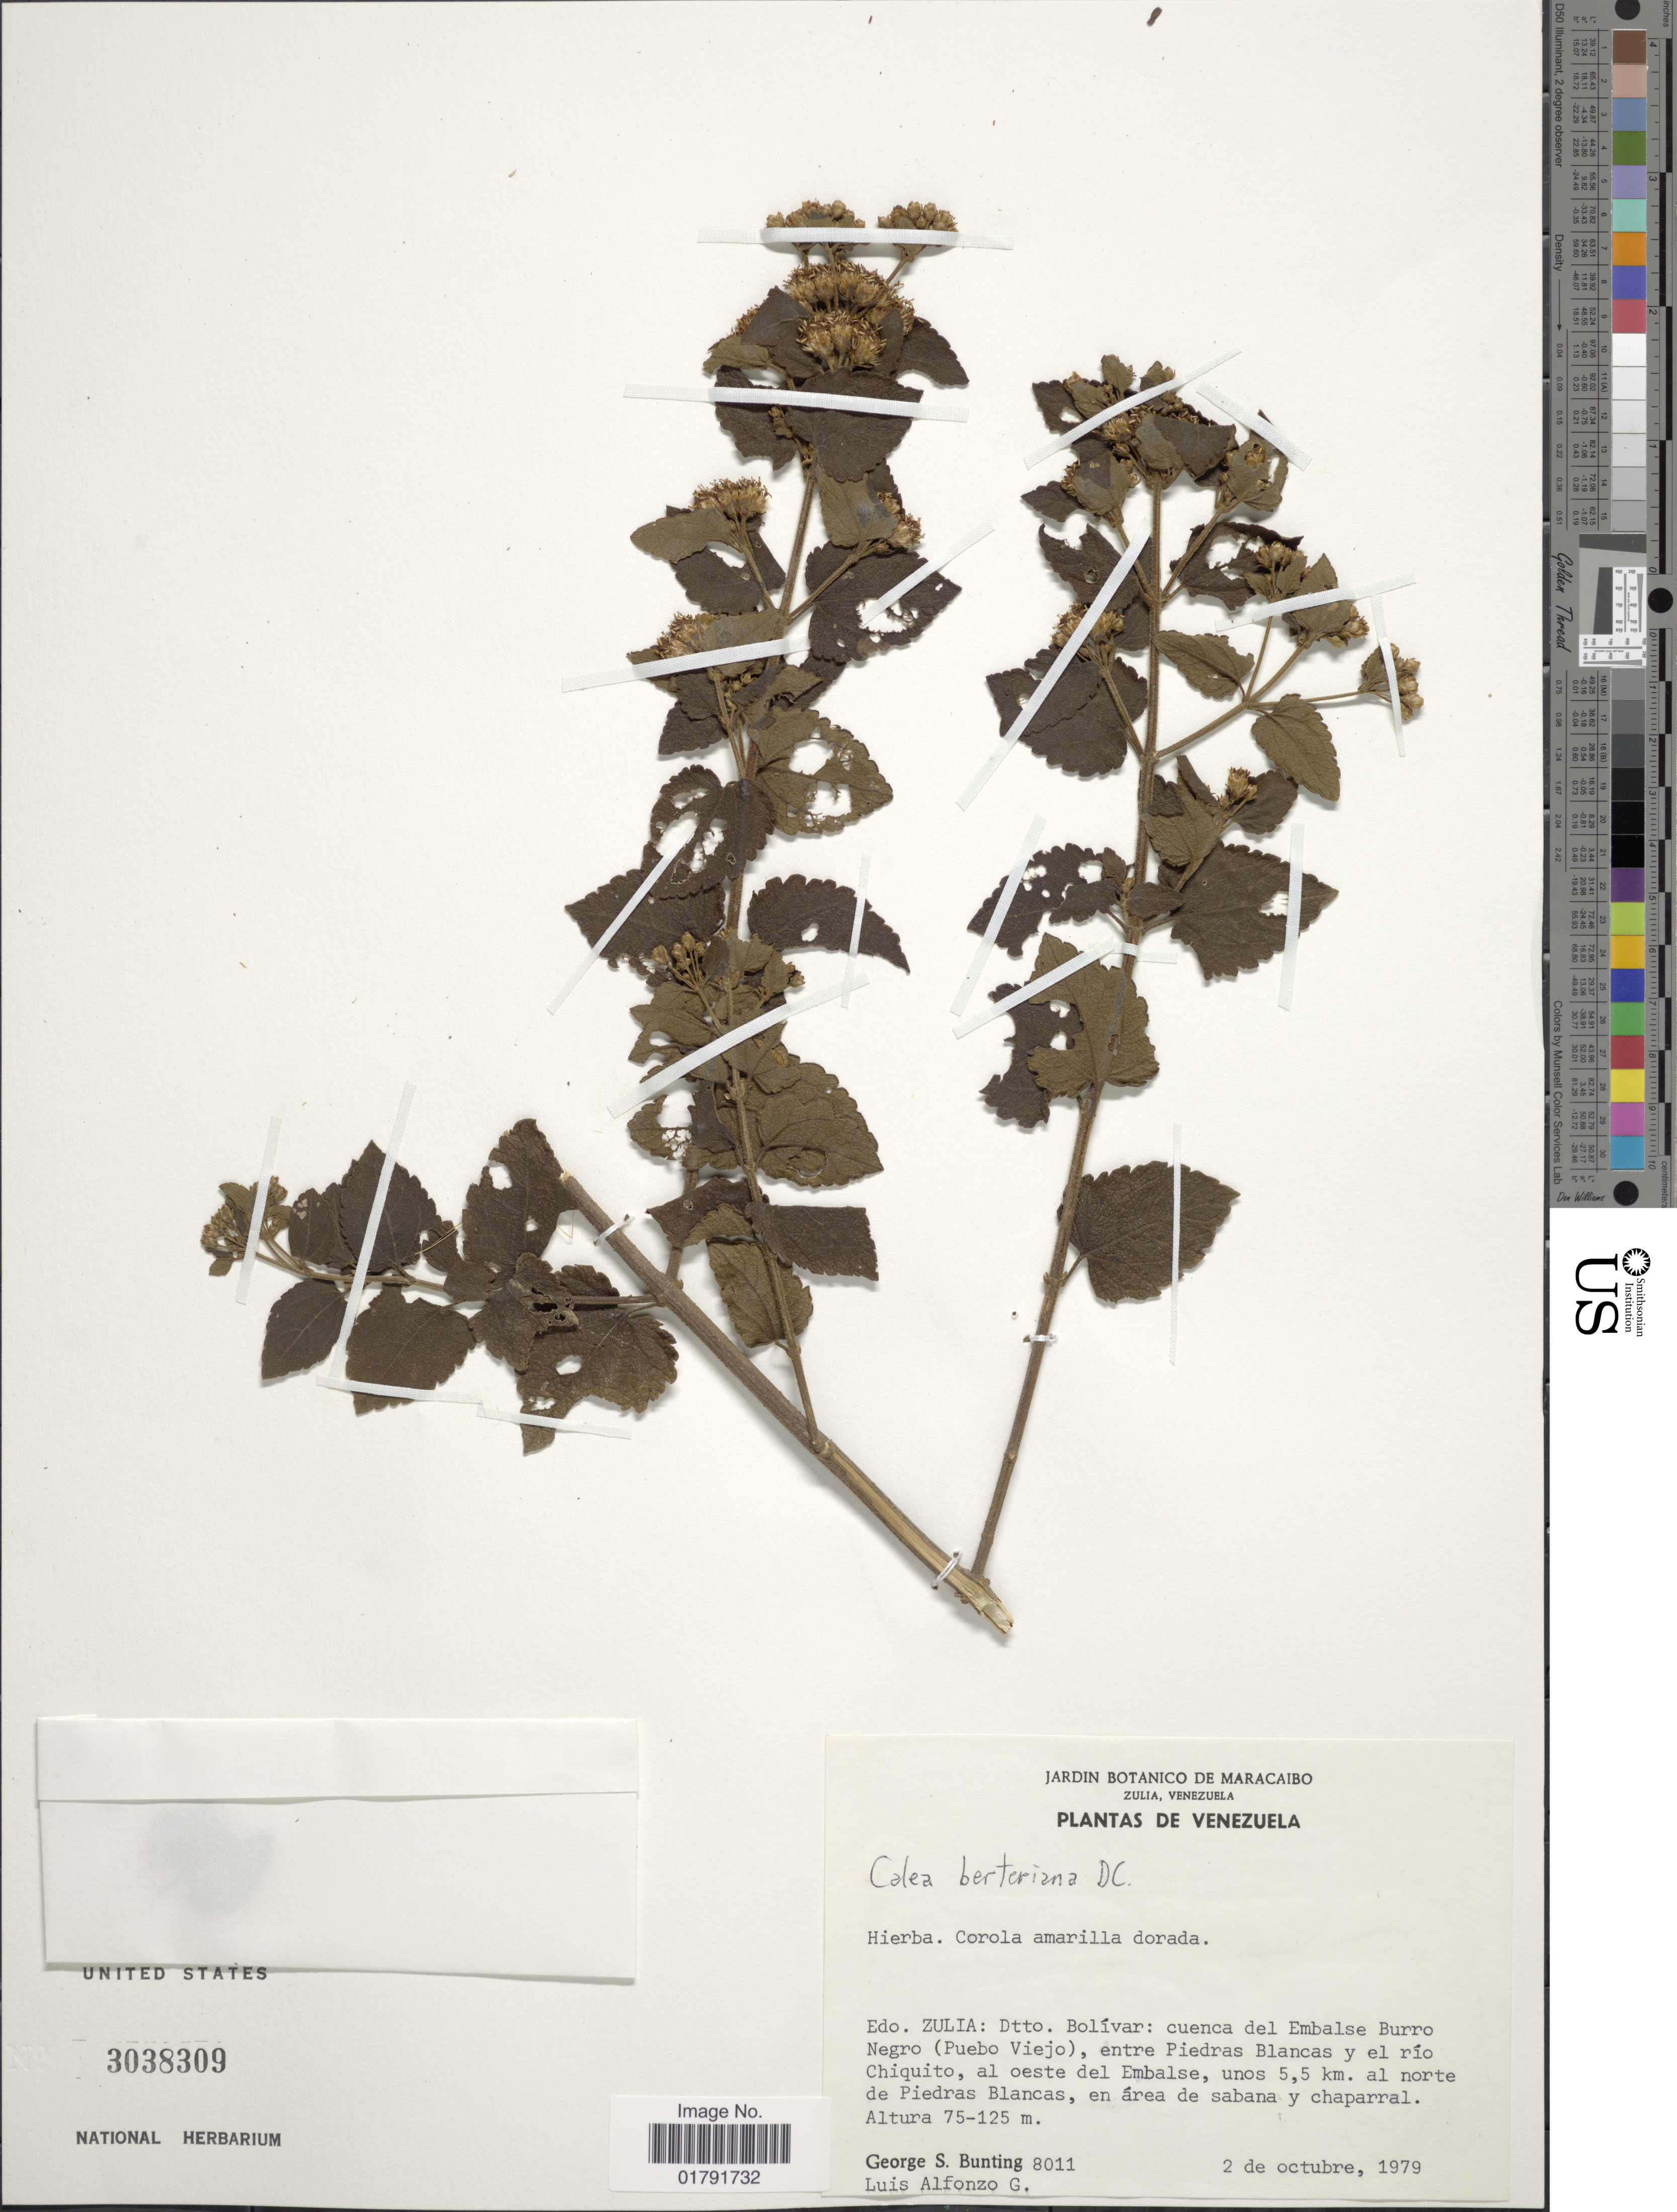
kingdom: Plantae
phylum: Tracheophyta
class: Magnoliopsida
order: Asterales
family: Asteraceae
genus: Calea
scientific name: Calea berteriana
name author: DC.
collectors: G. S. Bunting & L. Alfonzo G.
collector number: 8011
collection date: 1979-10-02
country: Venezuela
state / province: Zulia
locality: Dtto. Bolivar: carretera del Embalse Burro Negro (Pueblo Viejo), entre Piedras Blancas y el rio Chiquito, al oeste del Embalse, unos 5.5 km. al norte de Piedras Blancas, en area de sabana y chaparral.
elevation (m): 75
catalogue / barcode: US 3038309